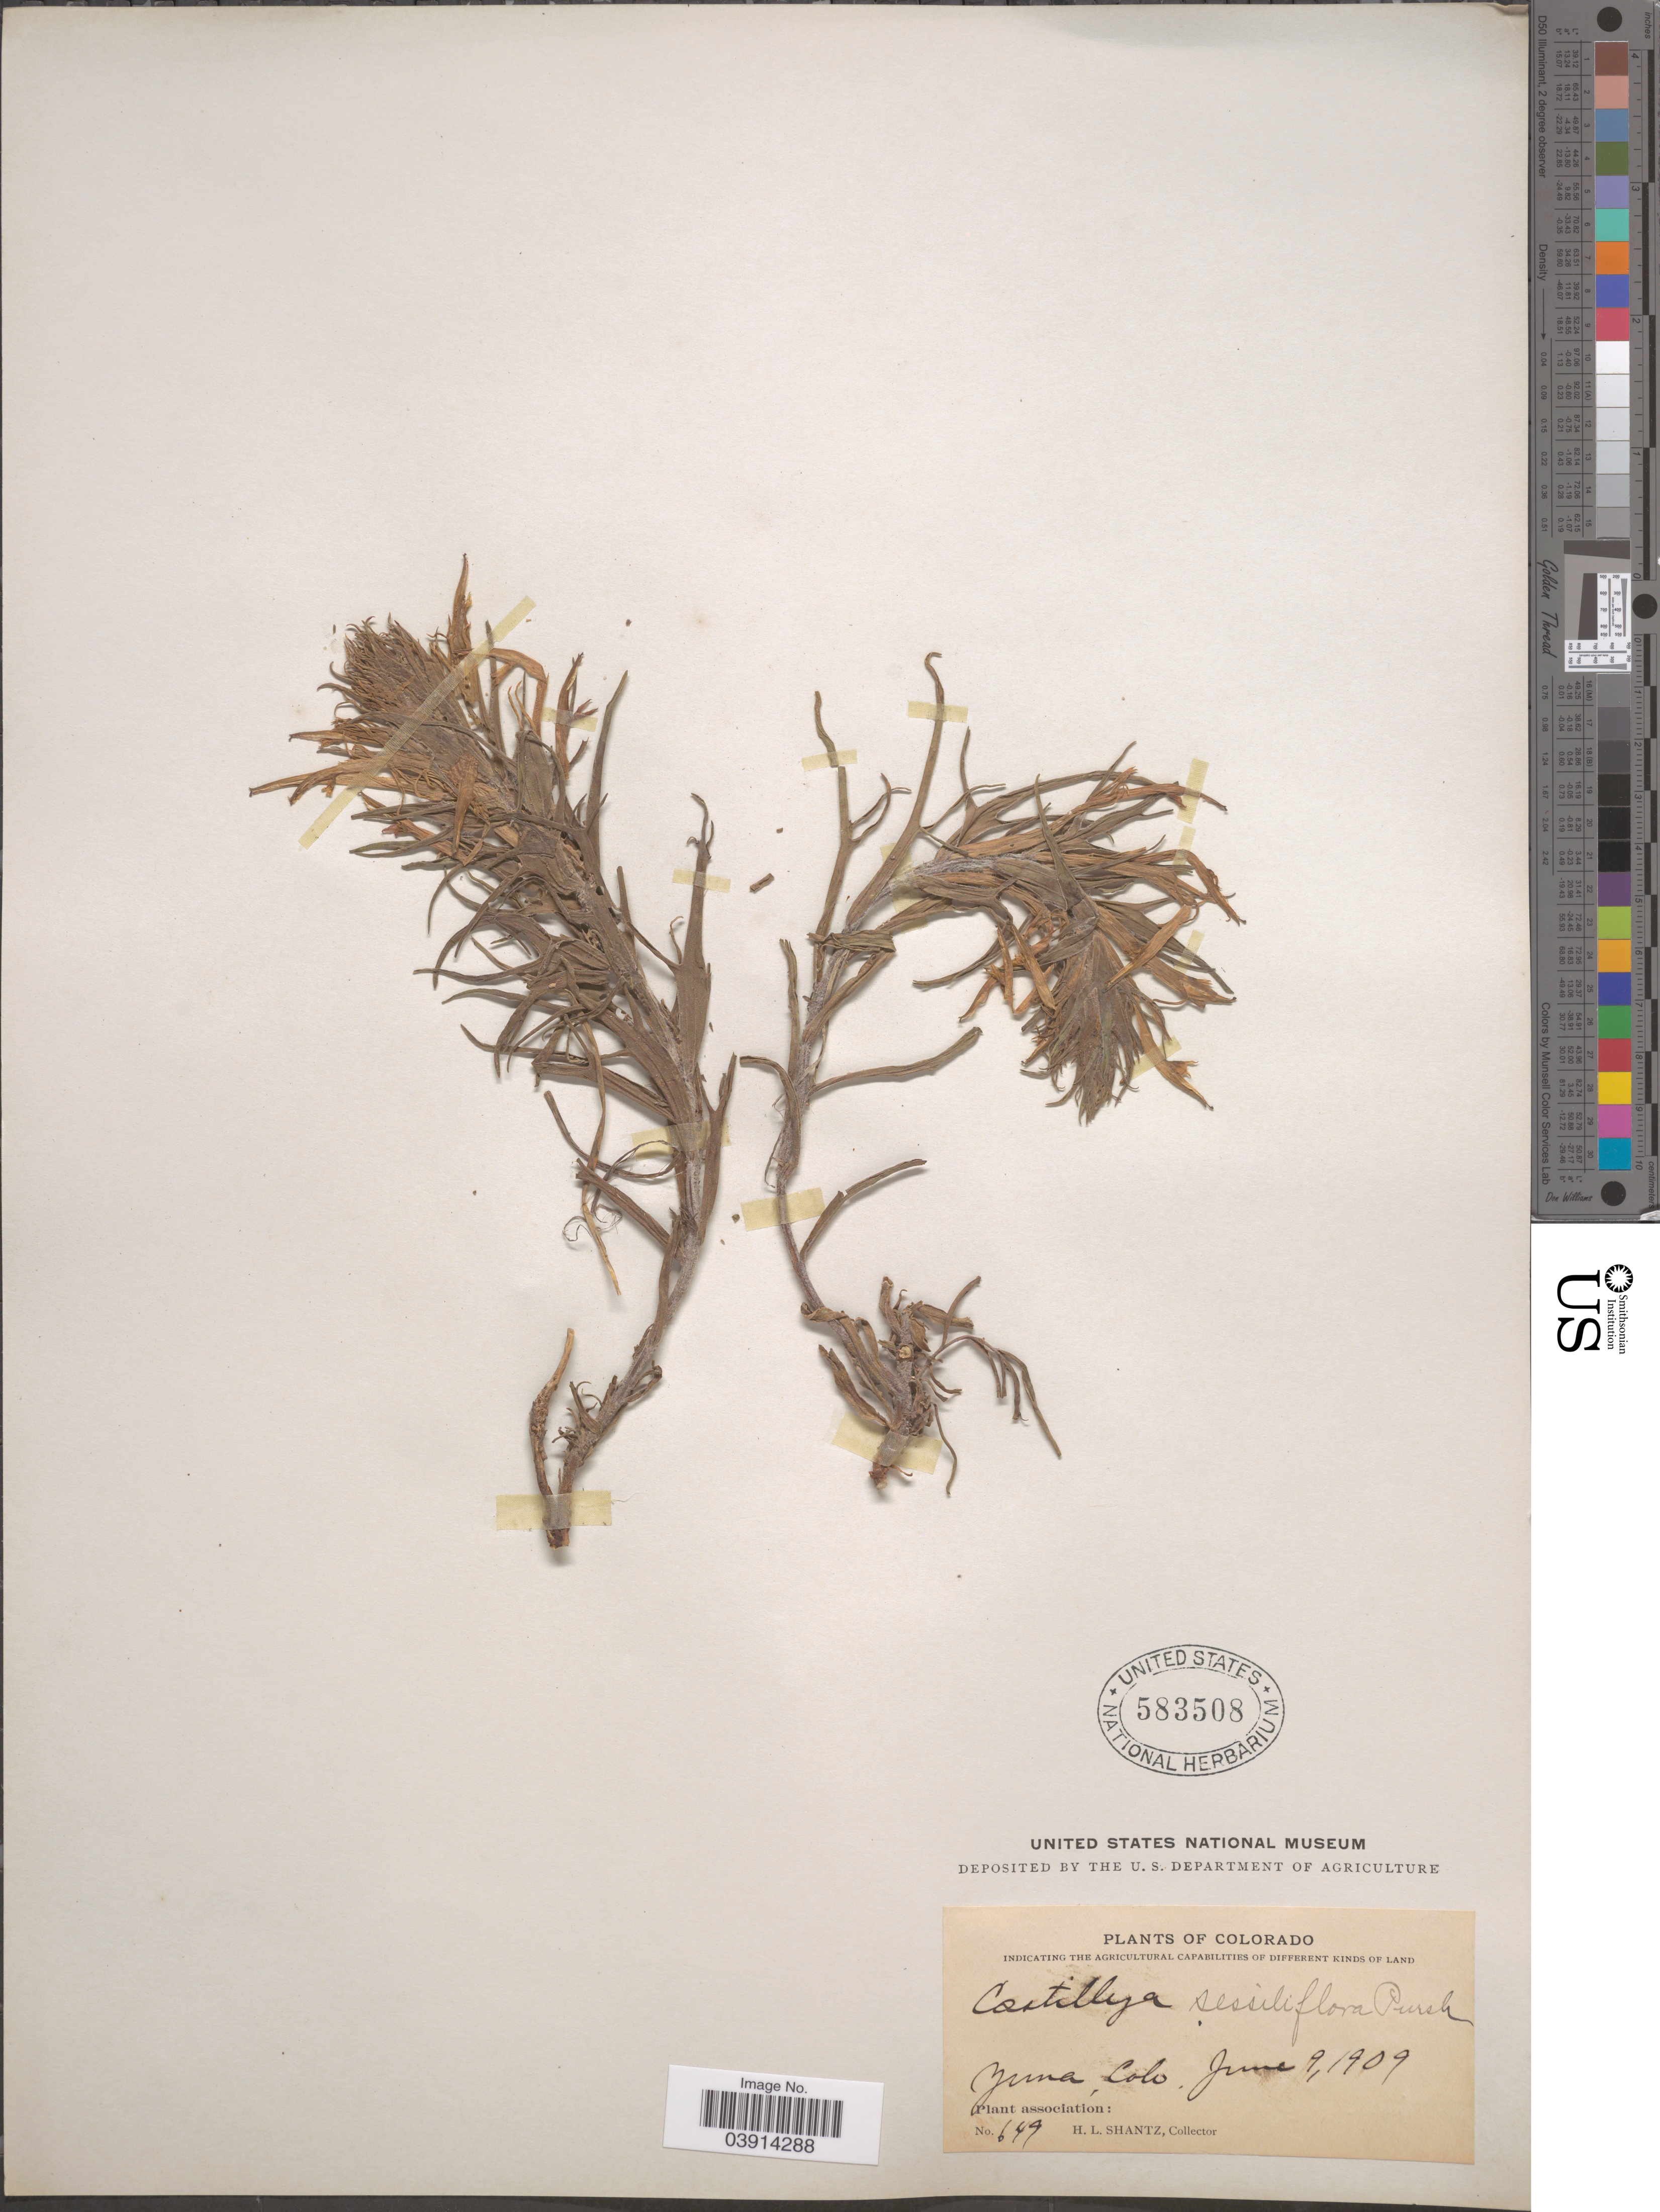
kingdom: Plantae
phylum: Tracheophyta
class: Magnoliopsida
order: Lamiales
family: Orobanchaceae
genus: Castilleja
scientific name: Castilleja sessiliflora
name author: Pursh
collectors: H. Shantz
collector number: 649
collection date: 1909-06-09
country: United States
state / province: Colorado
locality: Yuma.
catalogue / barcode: US 583508